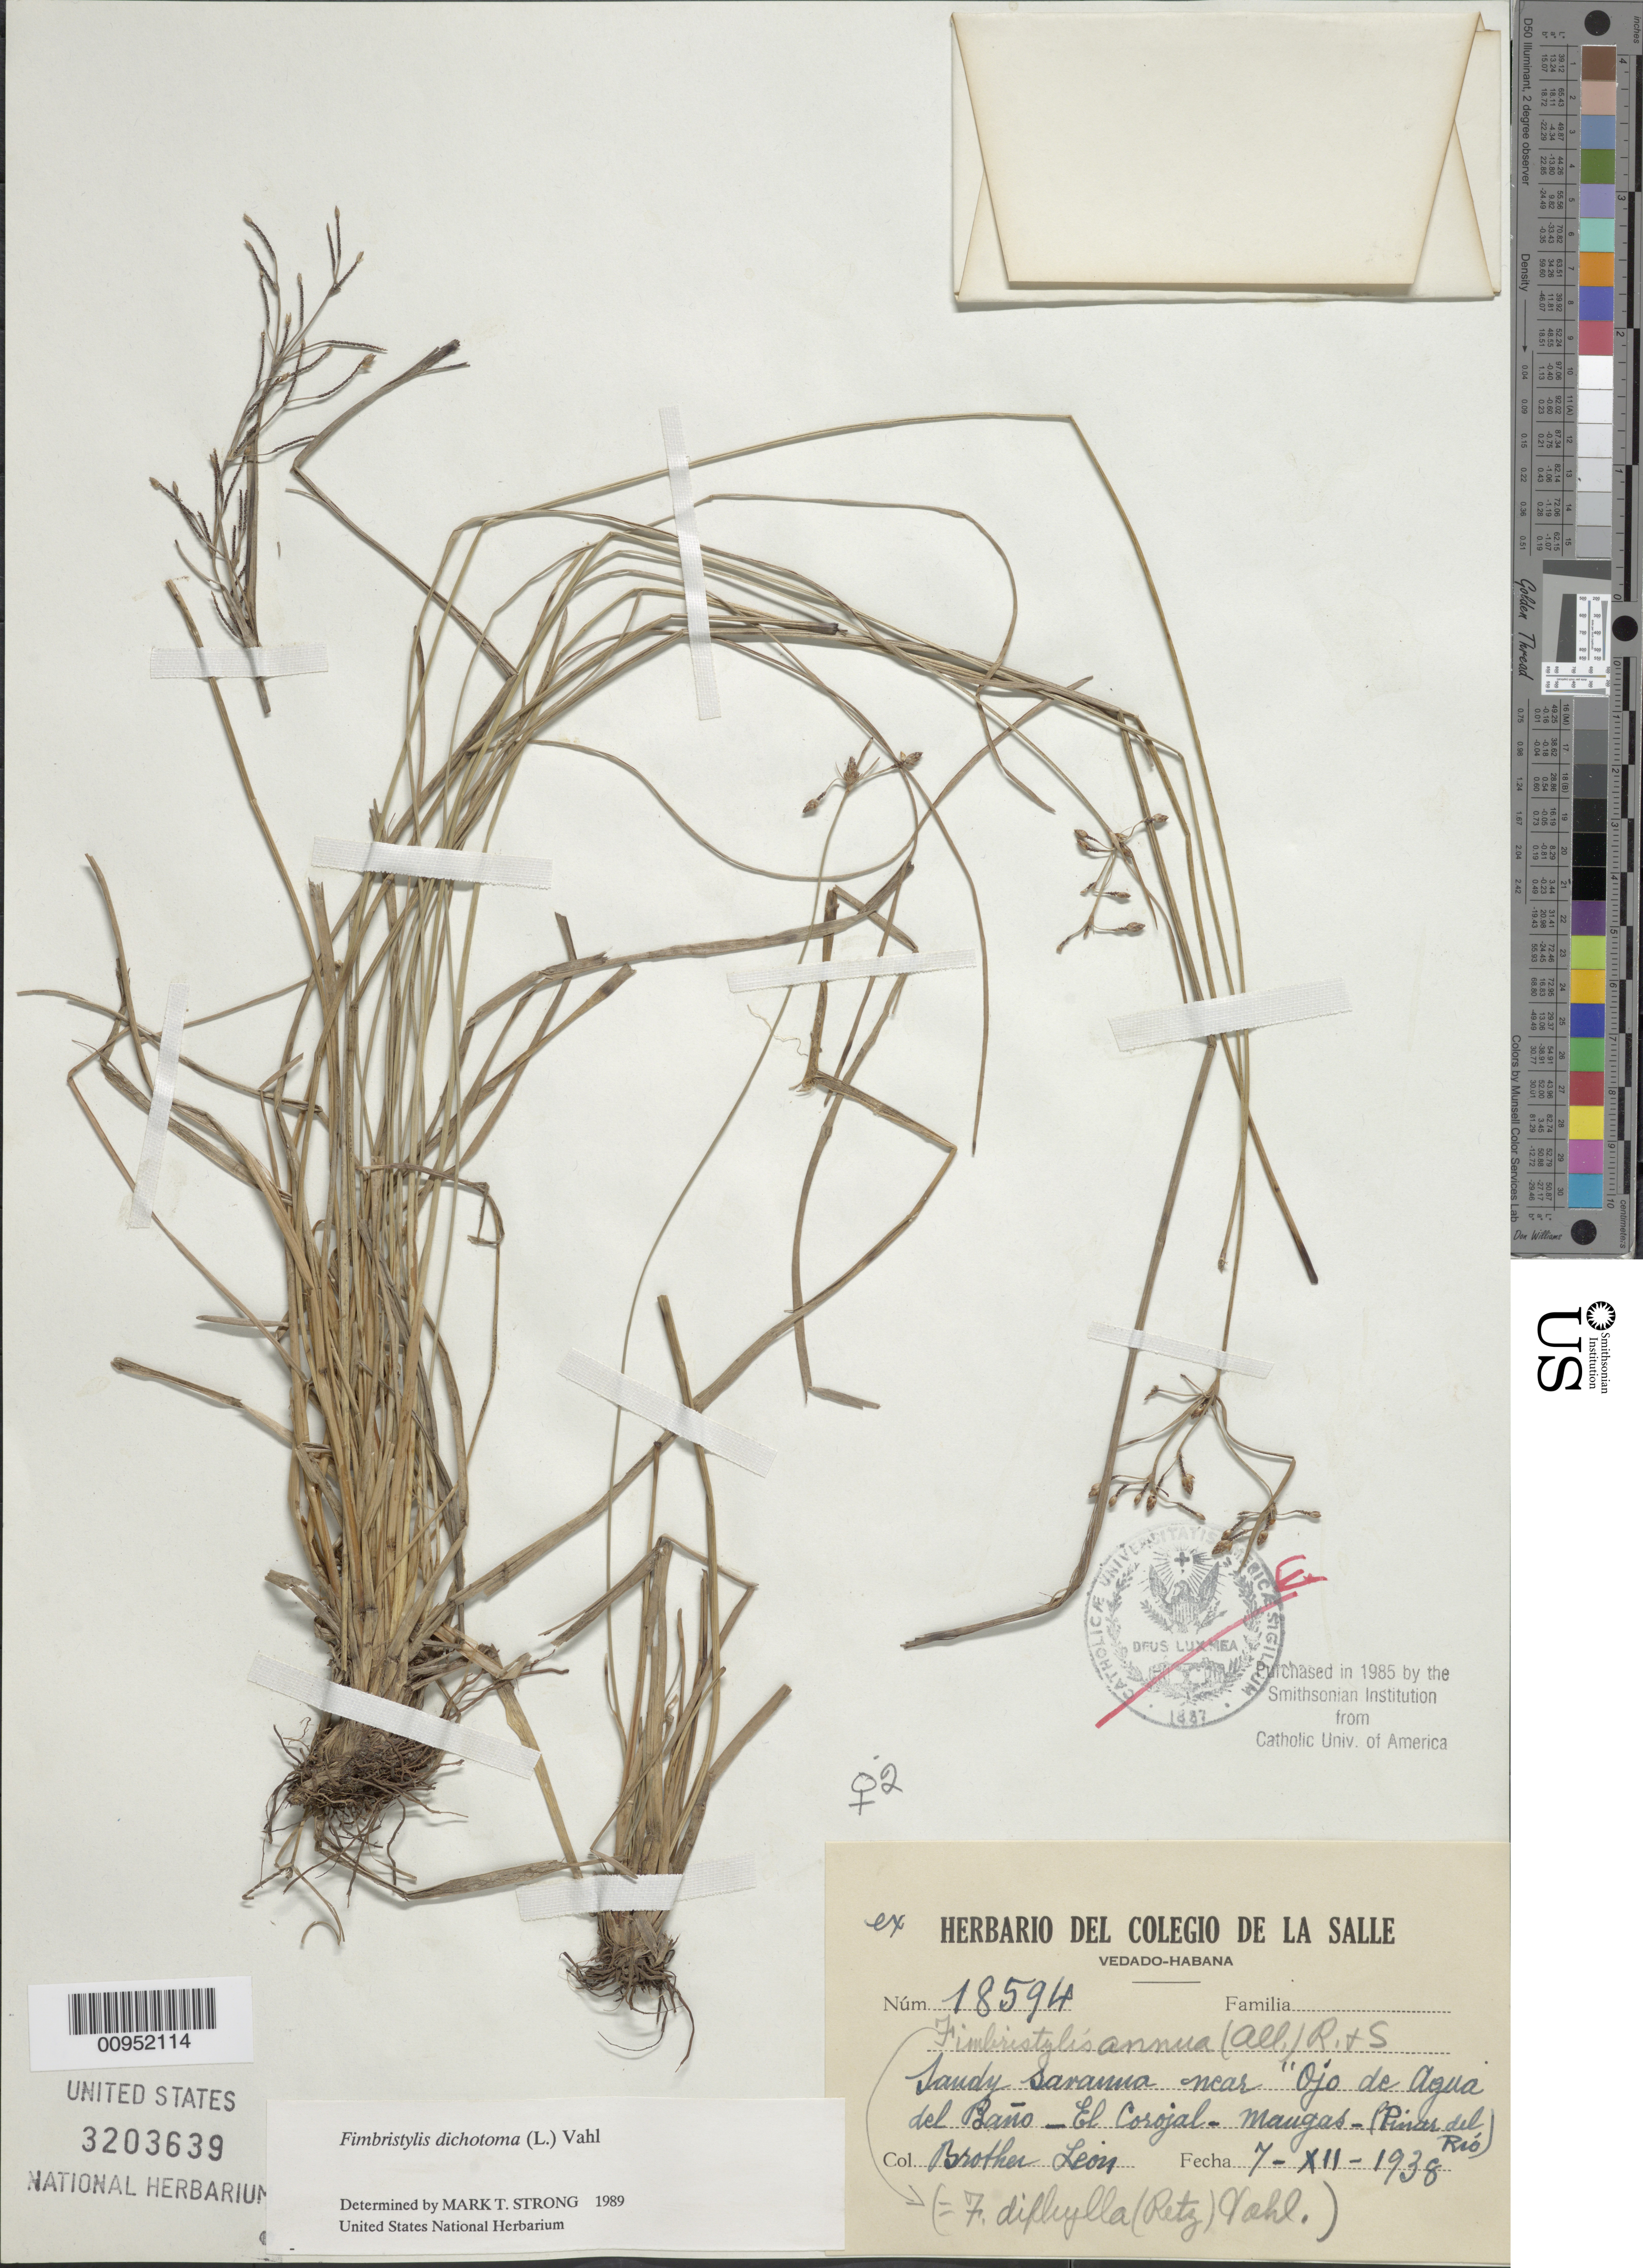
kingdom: Plantae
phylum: Tracheophyta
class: Liliopsida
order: Poales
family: Cyperaceae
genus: Fimbristylis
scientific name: Fimbristylis dichotoma subsp. dichotoma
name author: (L.) Vahl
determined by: Strong, M. T., (US), Smithsonian Institution - National Museum of Natural History (UNITED STATES)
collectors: Bro. León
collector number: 18594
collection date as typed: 07 Dec 1938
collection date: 1938-12-07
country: Cuba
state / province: Pinar del Rio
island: Cuba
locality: Sandy Savanna, near Ojo de Agua del Baño, El Corojal, Maugas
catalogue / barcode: US 3203639